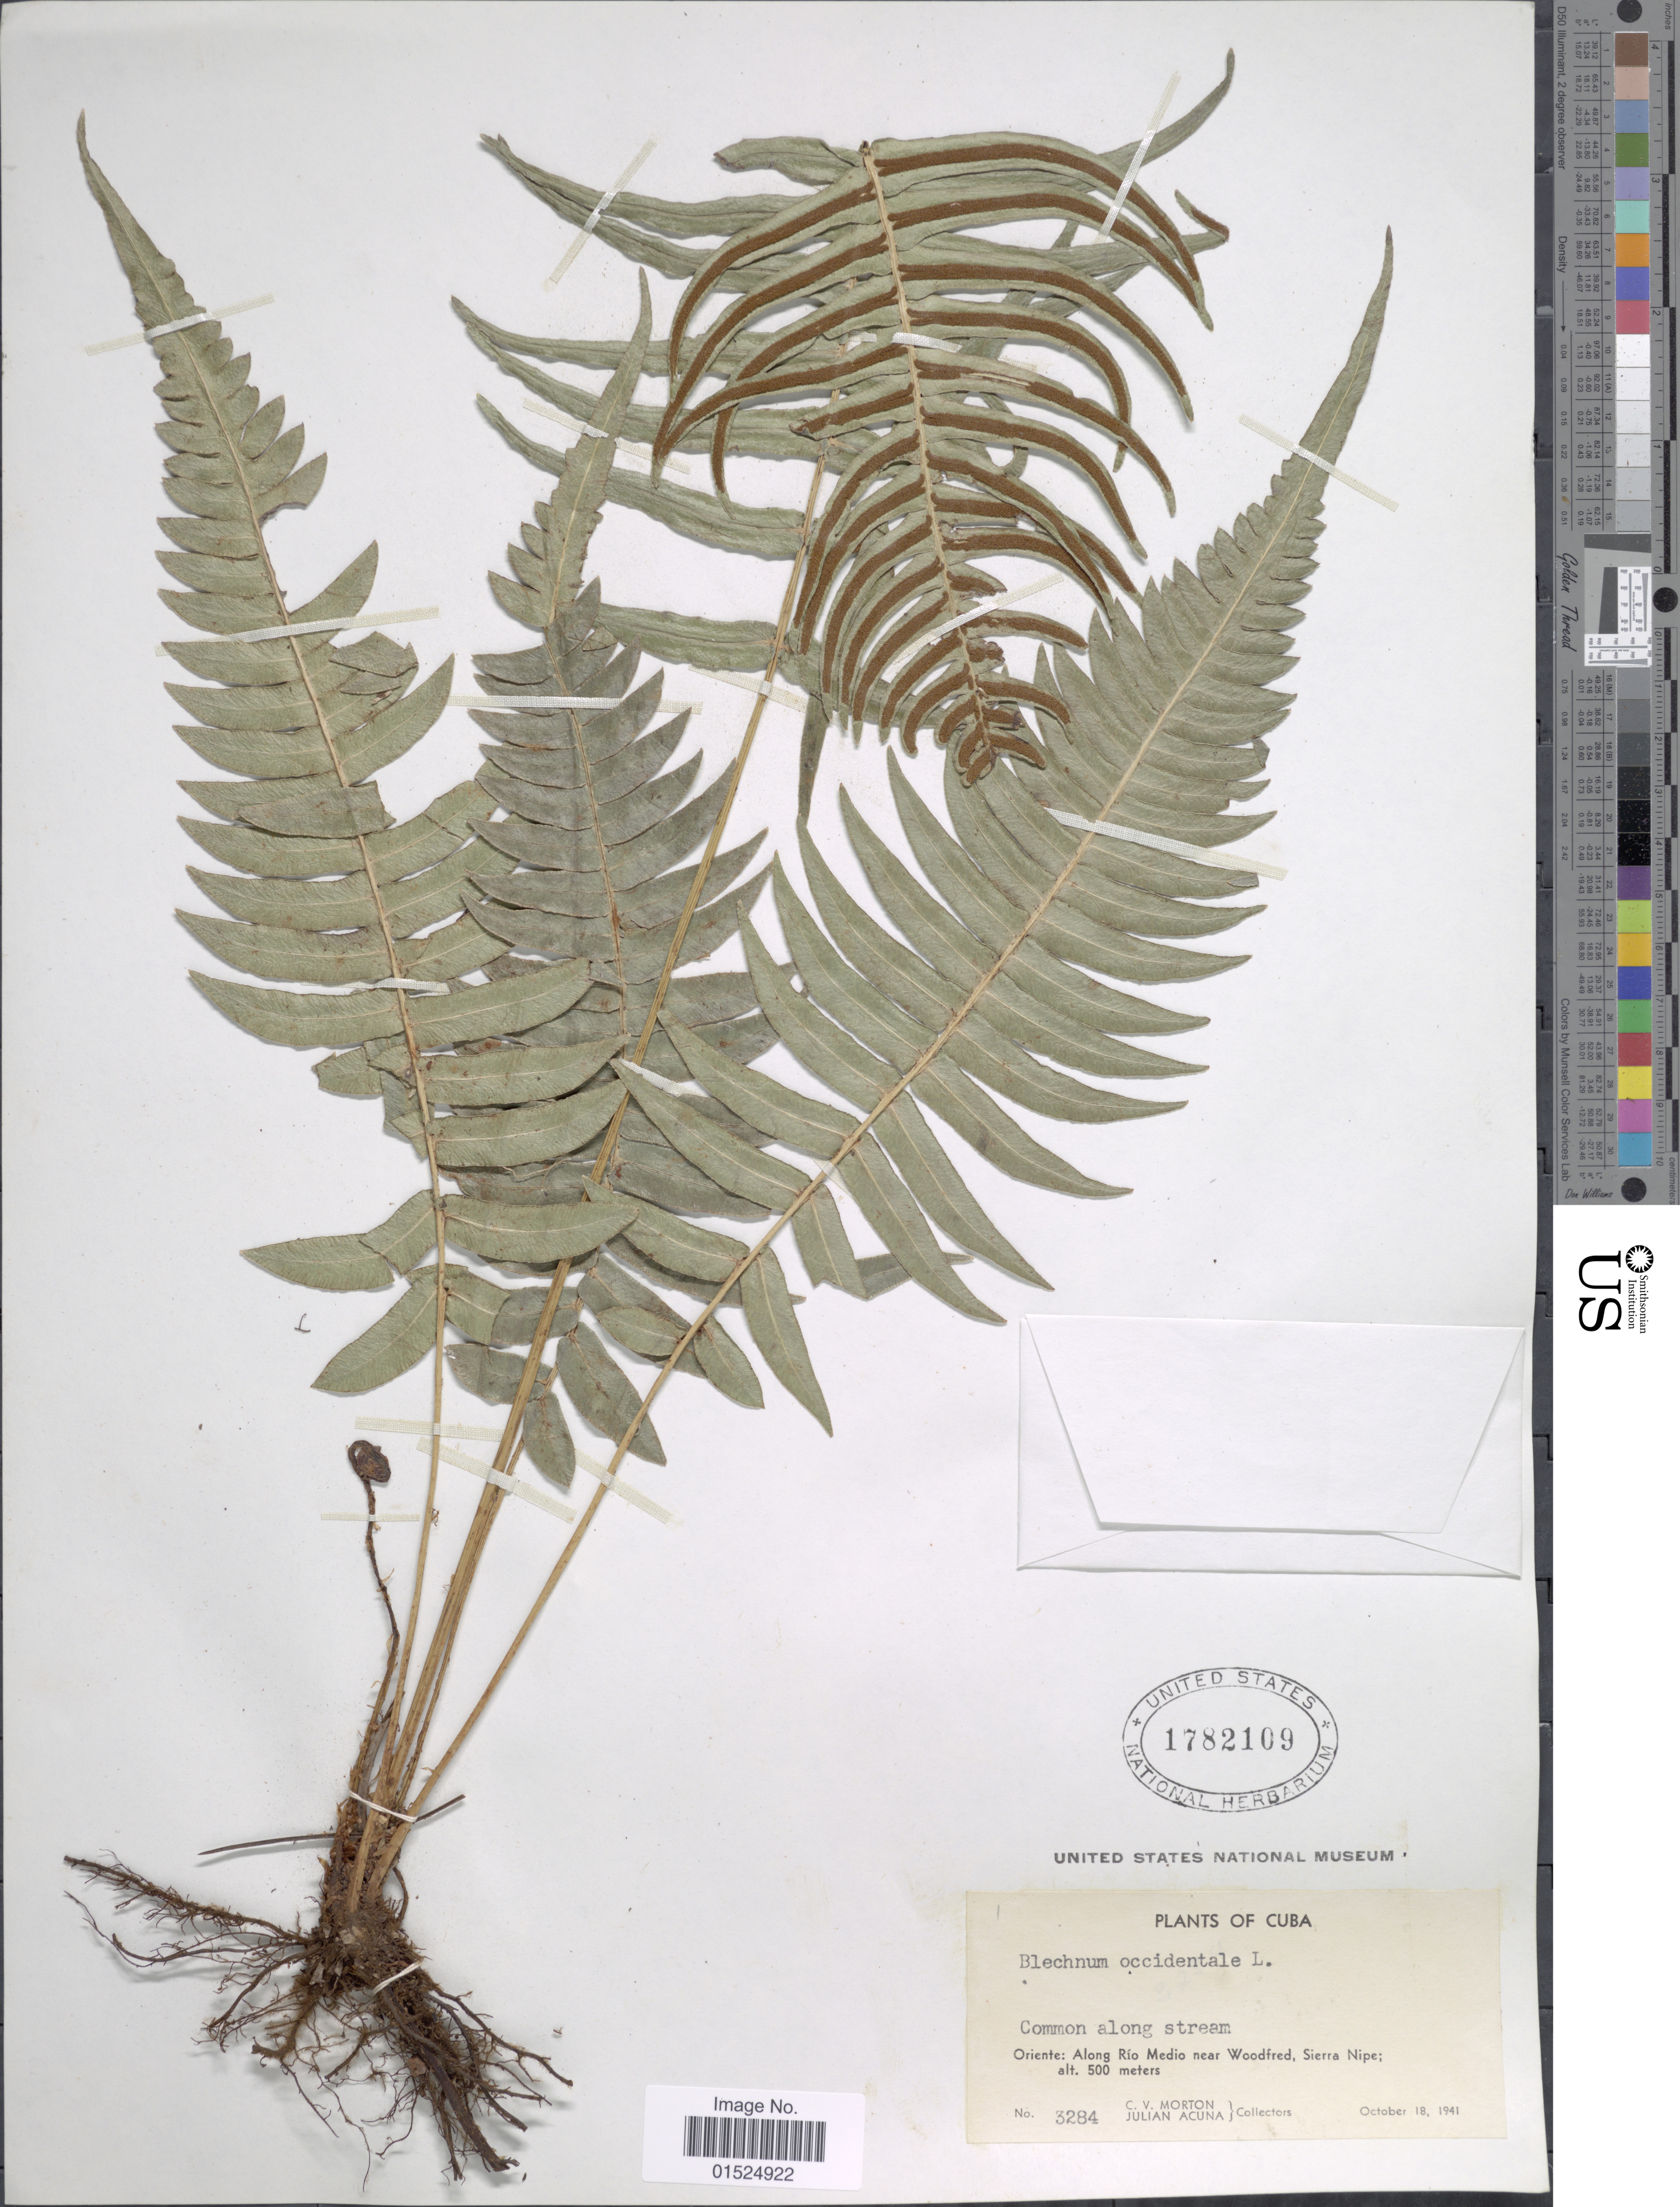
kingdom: Plantae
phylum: Tracheophyta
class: Polypodiopsida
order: Polypodiales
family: Blechnaceae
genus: Blechnum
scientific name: Blechnum occidentale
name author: L.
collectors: C. V. Morton & J. B. Acuña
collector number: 3284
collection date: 1941-10-18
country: Cuba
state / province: Oriente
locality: Along Rio Medio near Woodfred, Sierra Nipe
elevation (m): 500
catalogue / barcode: US 1782109